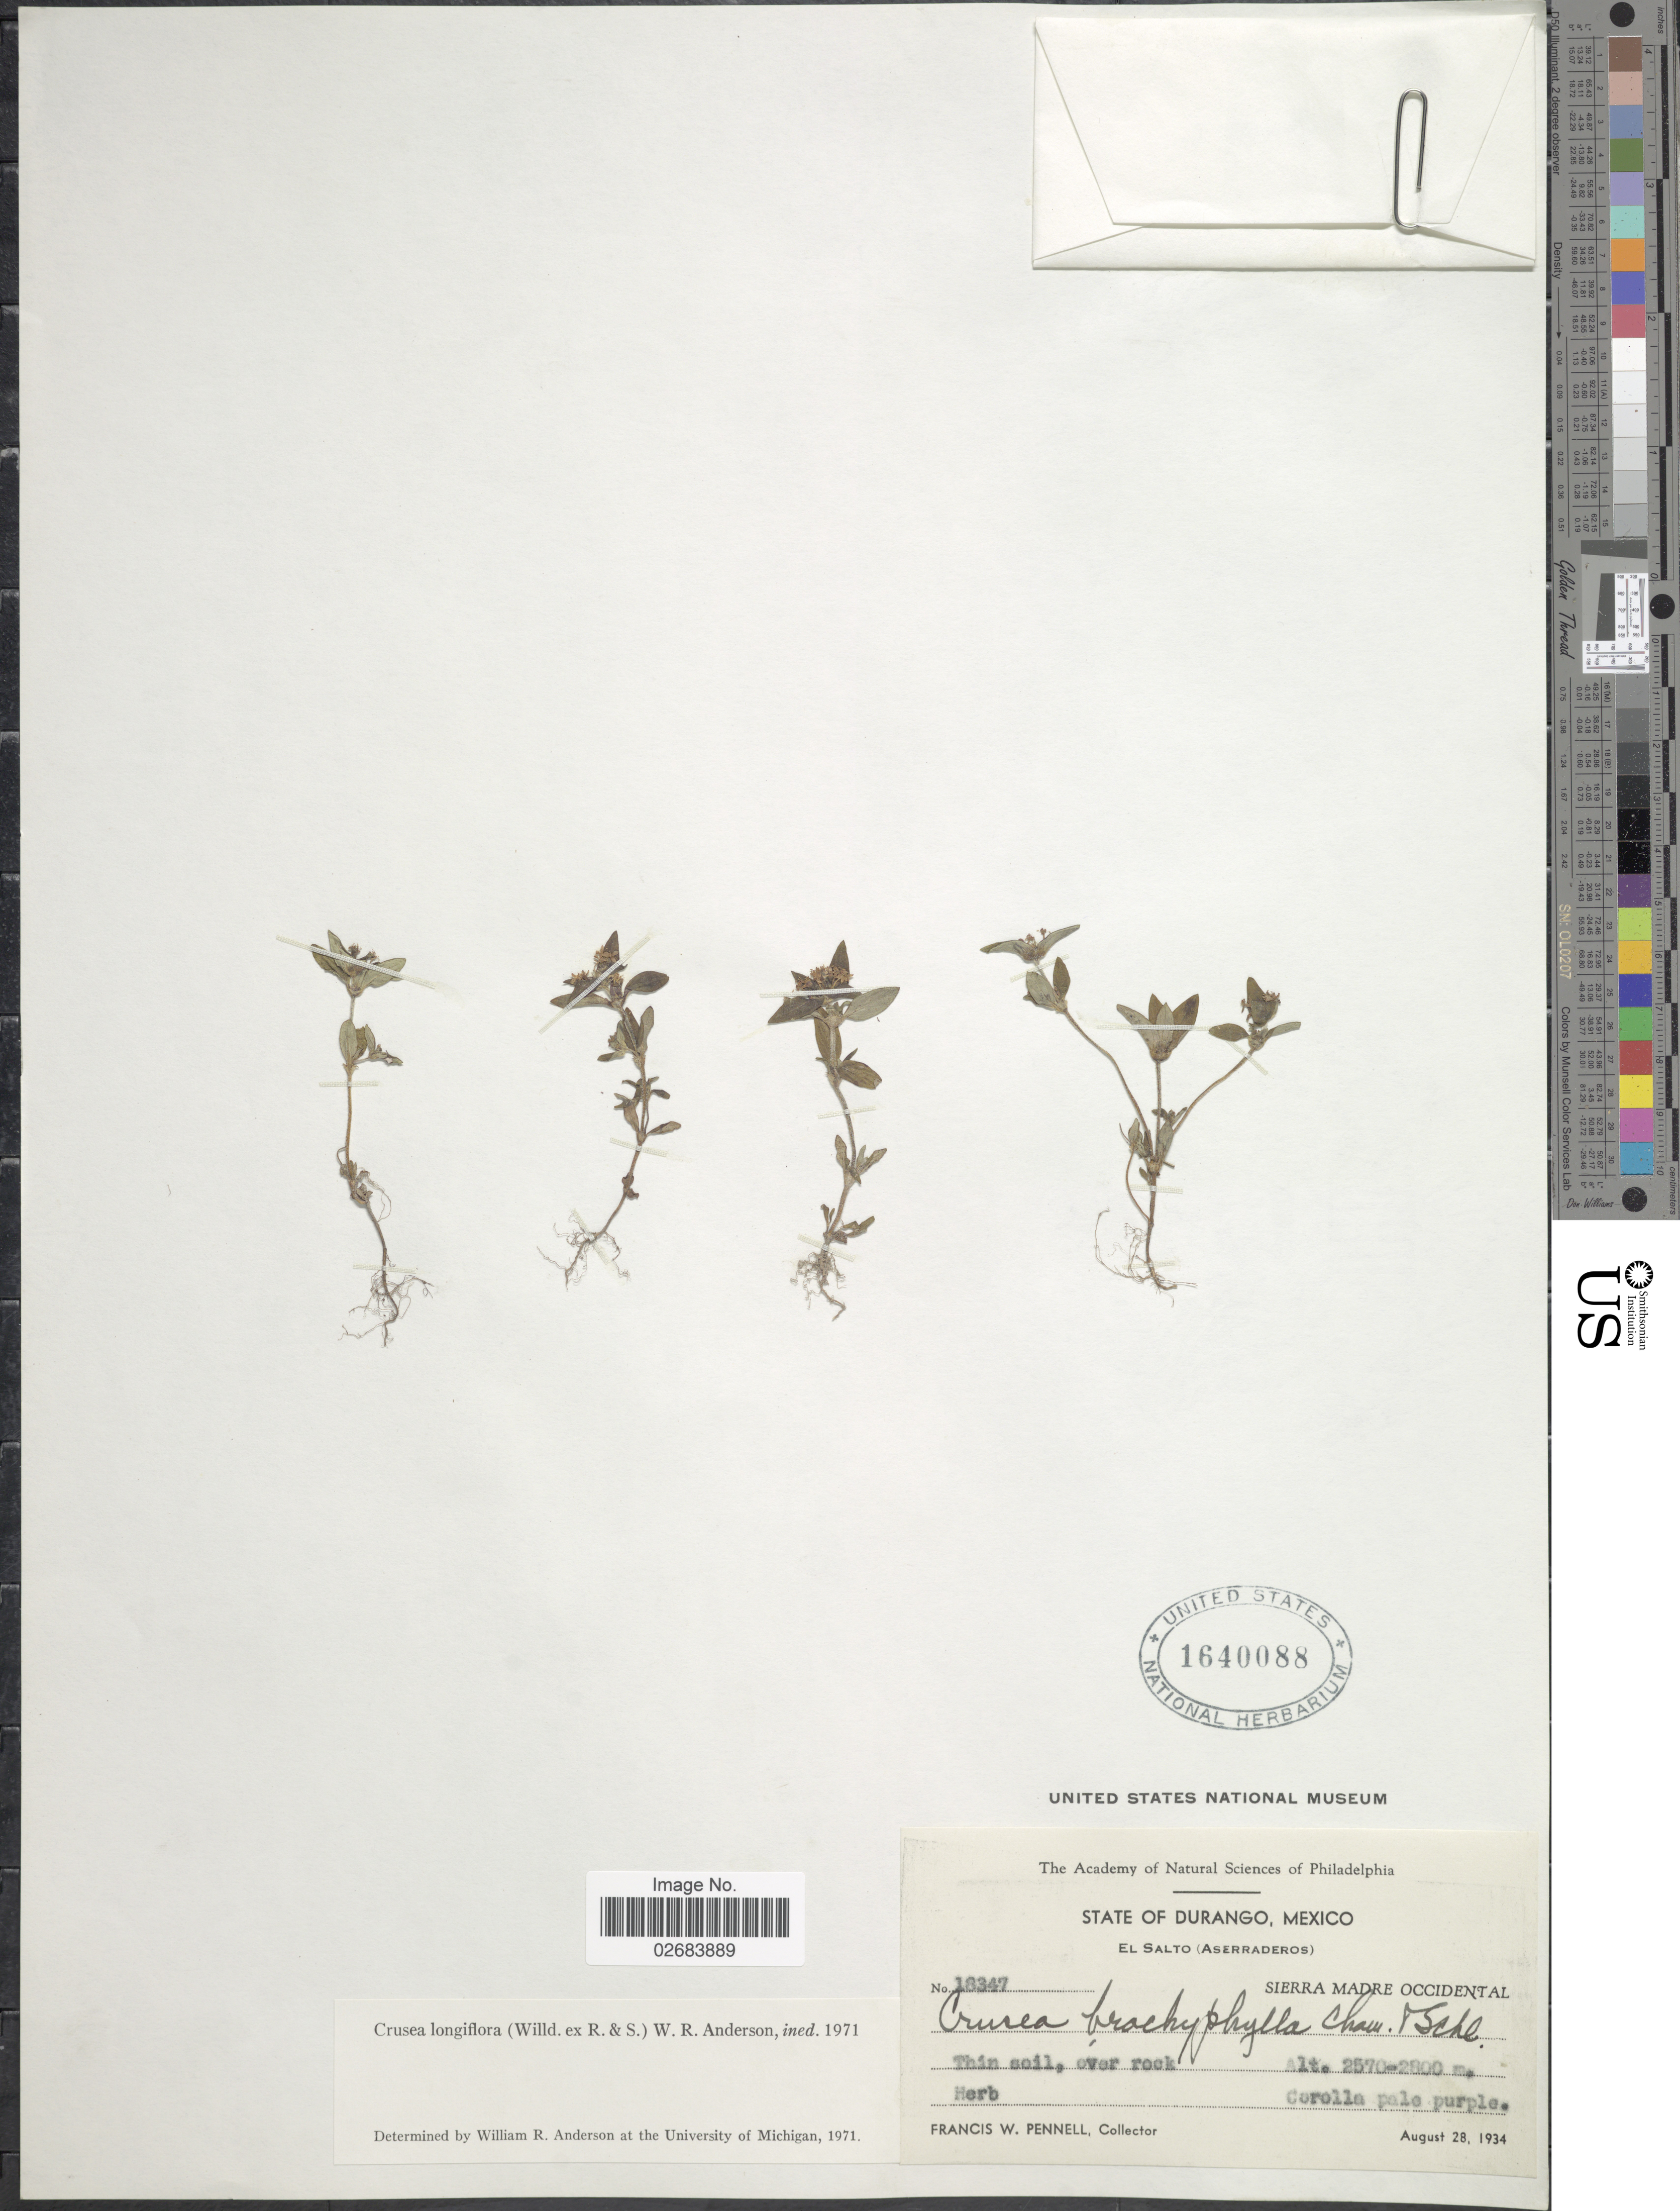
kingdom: Plantae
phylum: Tracheophyta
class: Magnoliopsida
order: Gentianales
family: Rubiaceae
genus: Crusea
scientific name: Crusea longiflora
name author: (Willd. ex Roem. & Schult.) W.R. Anderson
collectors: F. W. Pennell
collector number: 18347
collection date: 1934-08-28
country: Mexico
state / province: Durango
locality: El Salto (Aserraderos), Sierra Madre Occidental.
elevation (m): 2570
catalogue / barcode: US 1640088